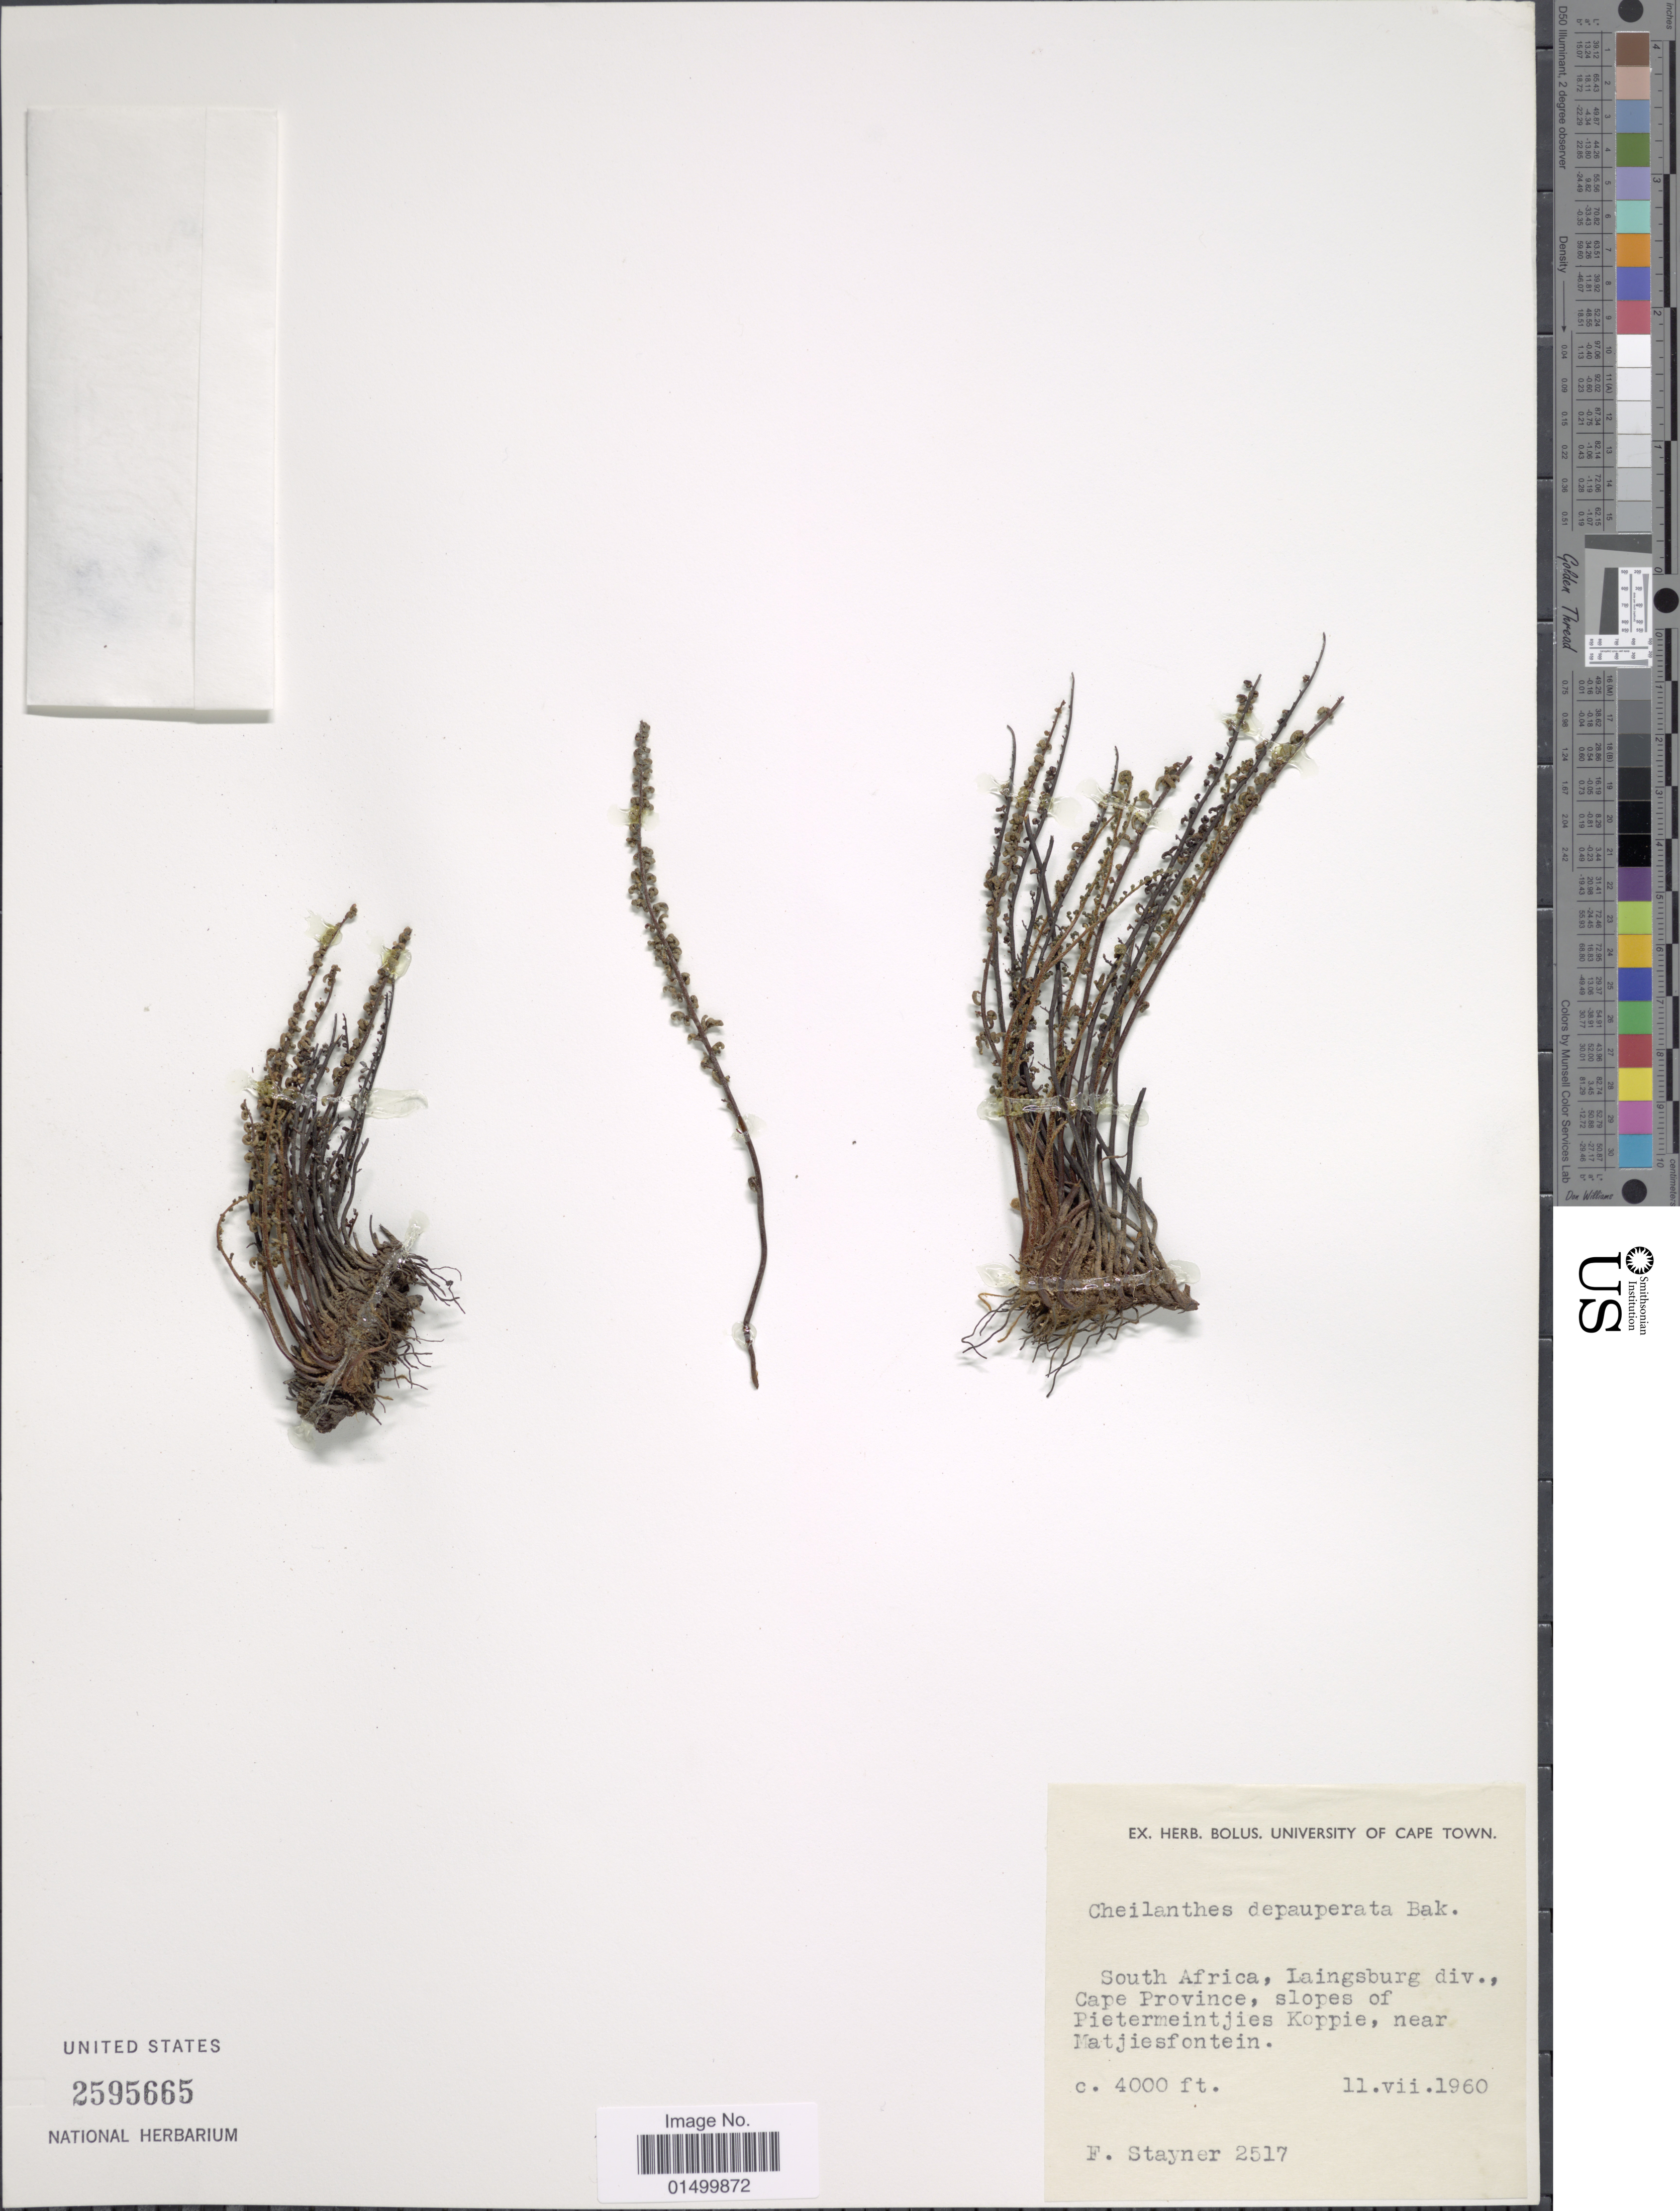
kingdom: Plantae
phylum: Tracheophyta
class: Polypodiopsida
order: Polypodiales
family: Pteridaceae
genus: Cheilanthes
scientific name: Cheilanthes depauperata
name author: Baker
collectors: F. Stayner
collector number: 2517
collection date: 1960-07-11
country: South Africa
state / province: Western Cape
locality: Lainsburg div., Pietermeintjies Koppie, near Matjiesfontein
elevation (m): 1219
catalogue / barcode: US 2595665